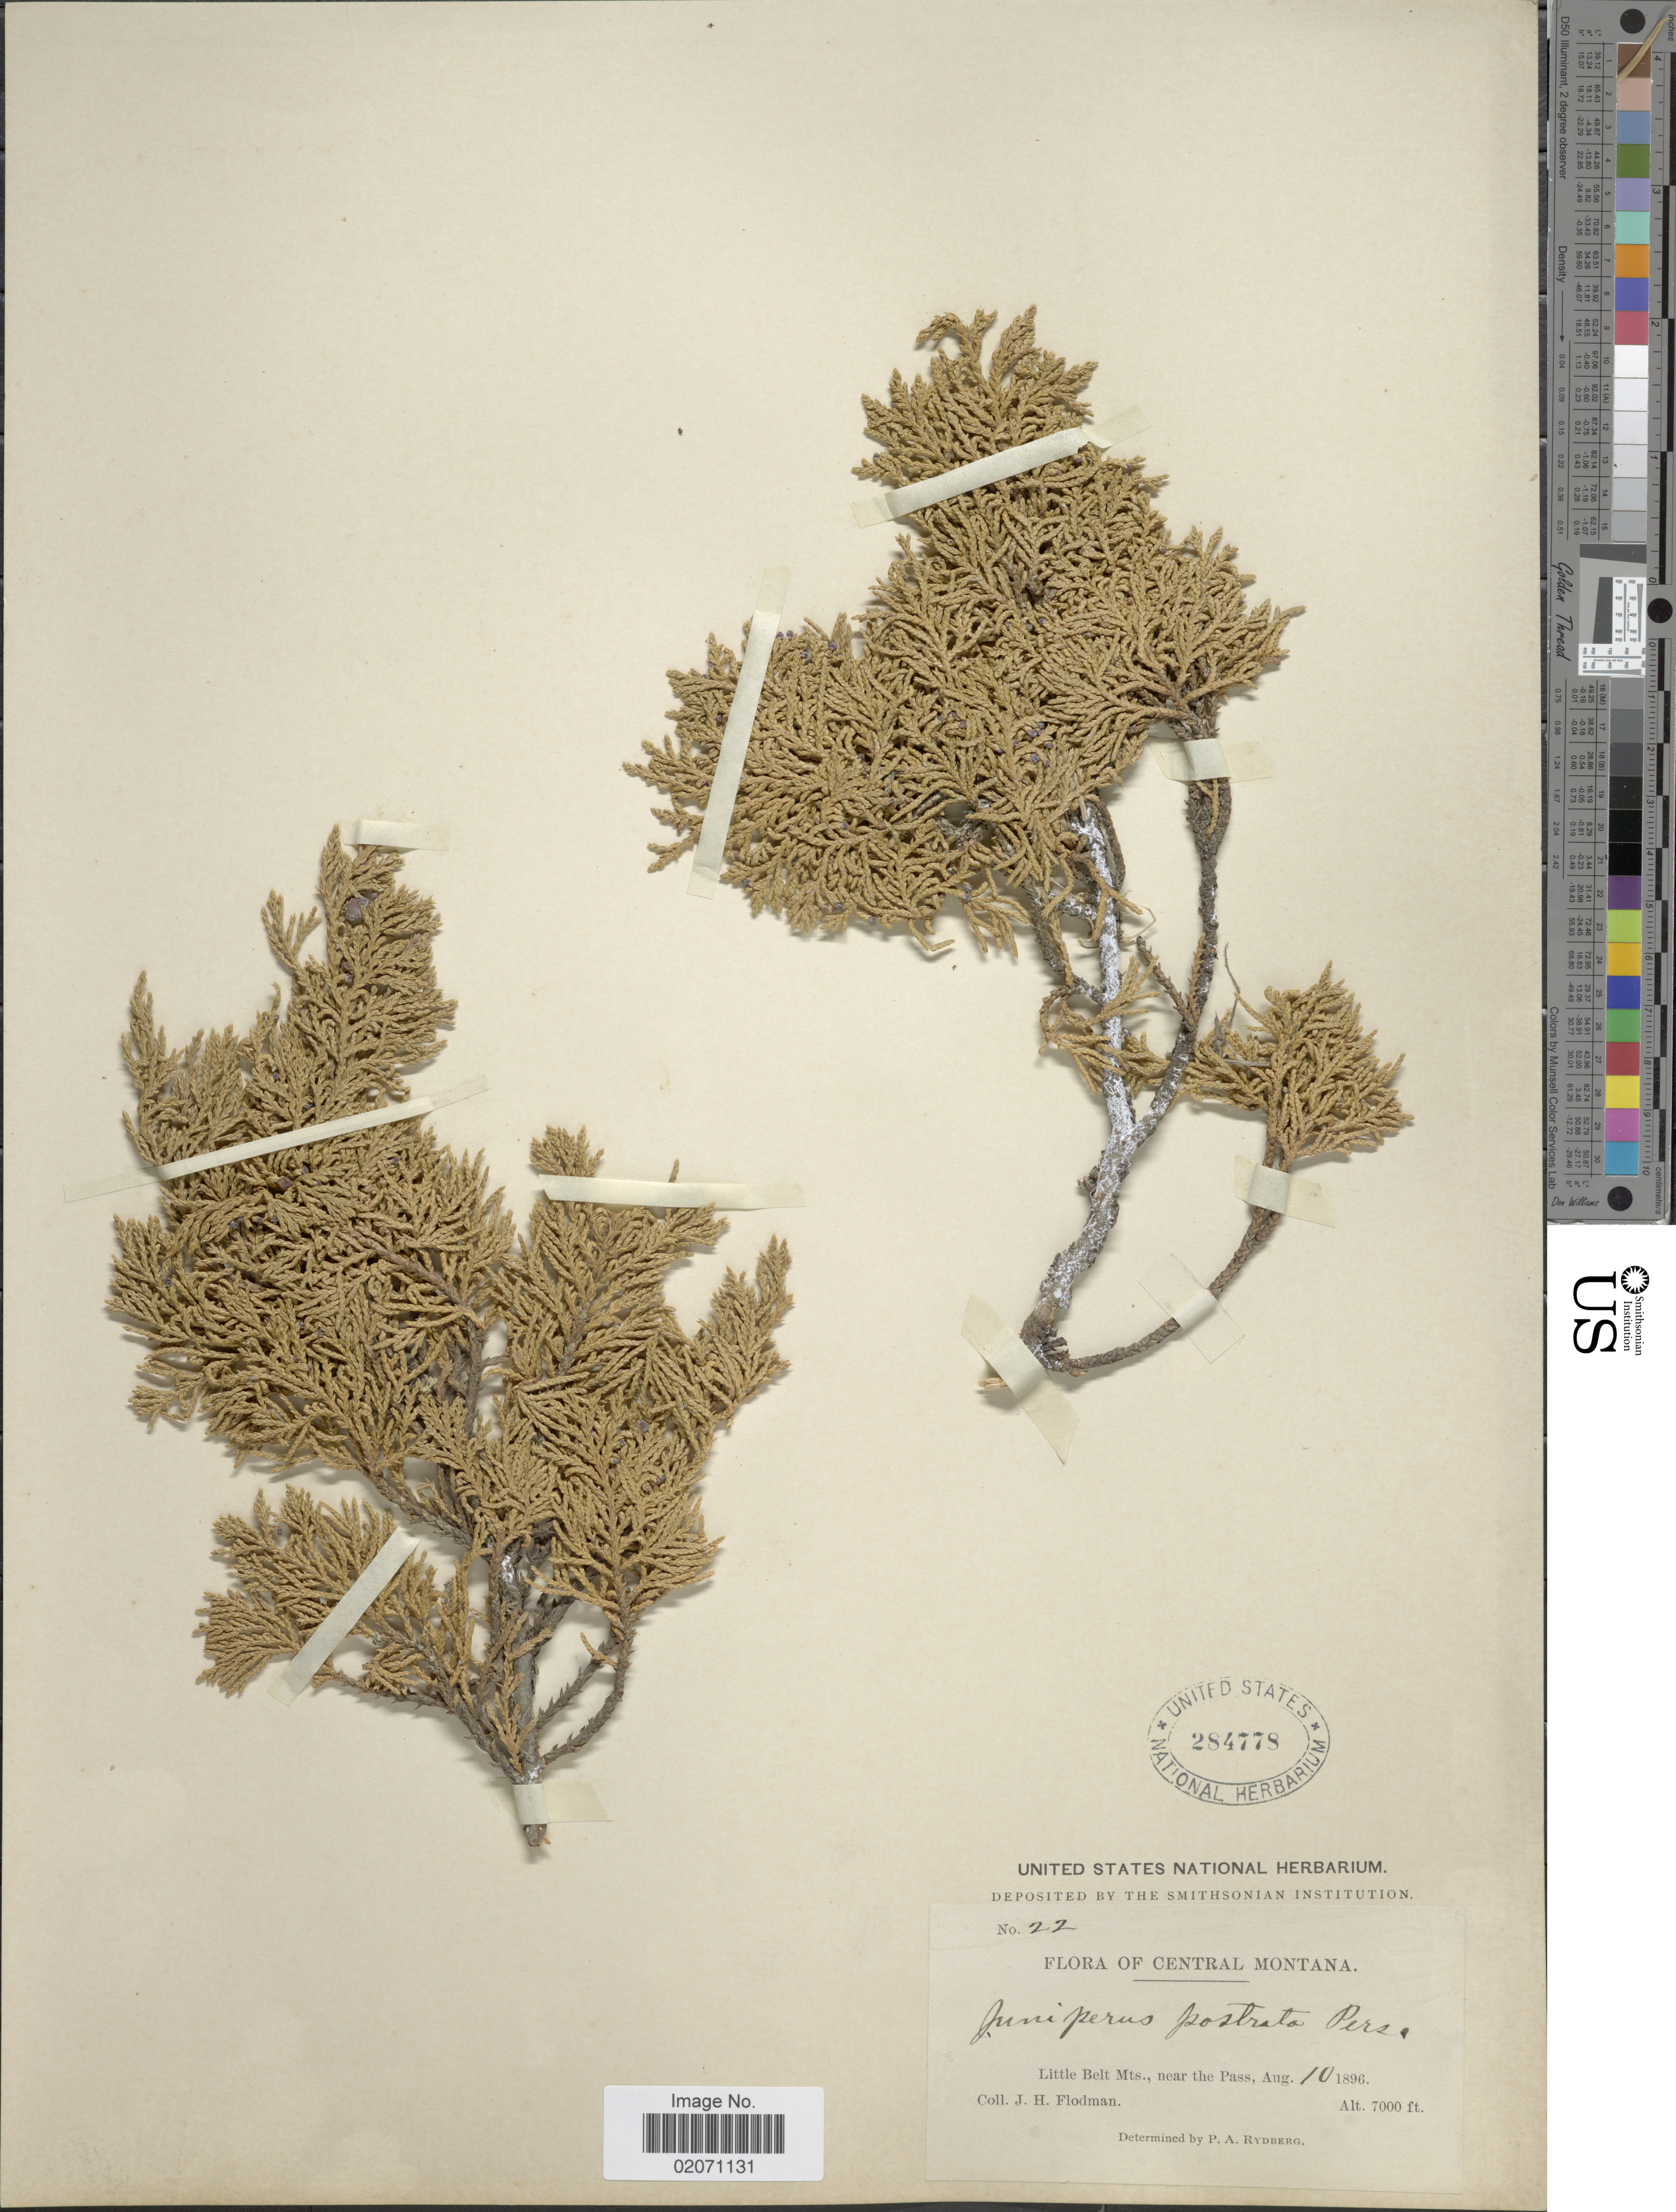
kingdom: Plantae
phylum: Tracheophyta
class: Pinopsida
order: Pinales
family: Cupressaceae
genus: Juniperus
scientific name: Juniperus horizontalis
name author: Moench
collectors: J. Flodman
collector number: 22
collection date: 1896-08-10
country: United States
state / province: Montana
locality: Central Montana, Little Belt Mts., near the Pass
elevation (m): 2134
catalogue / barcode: US 284778